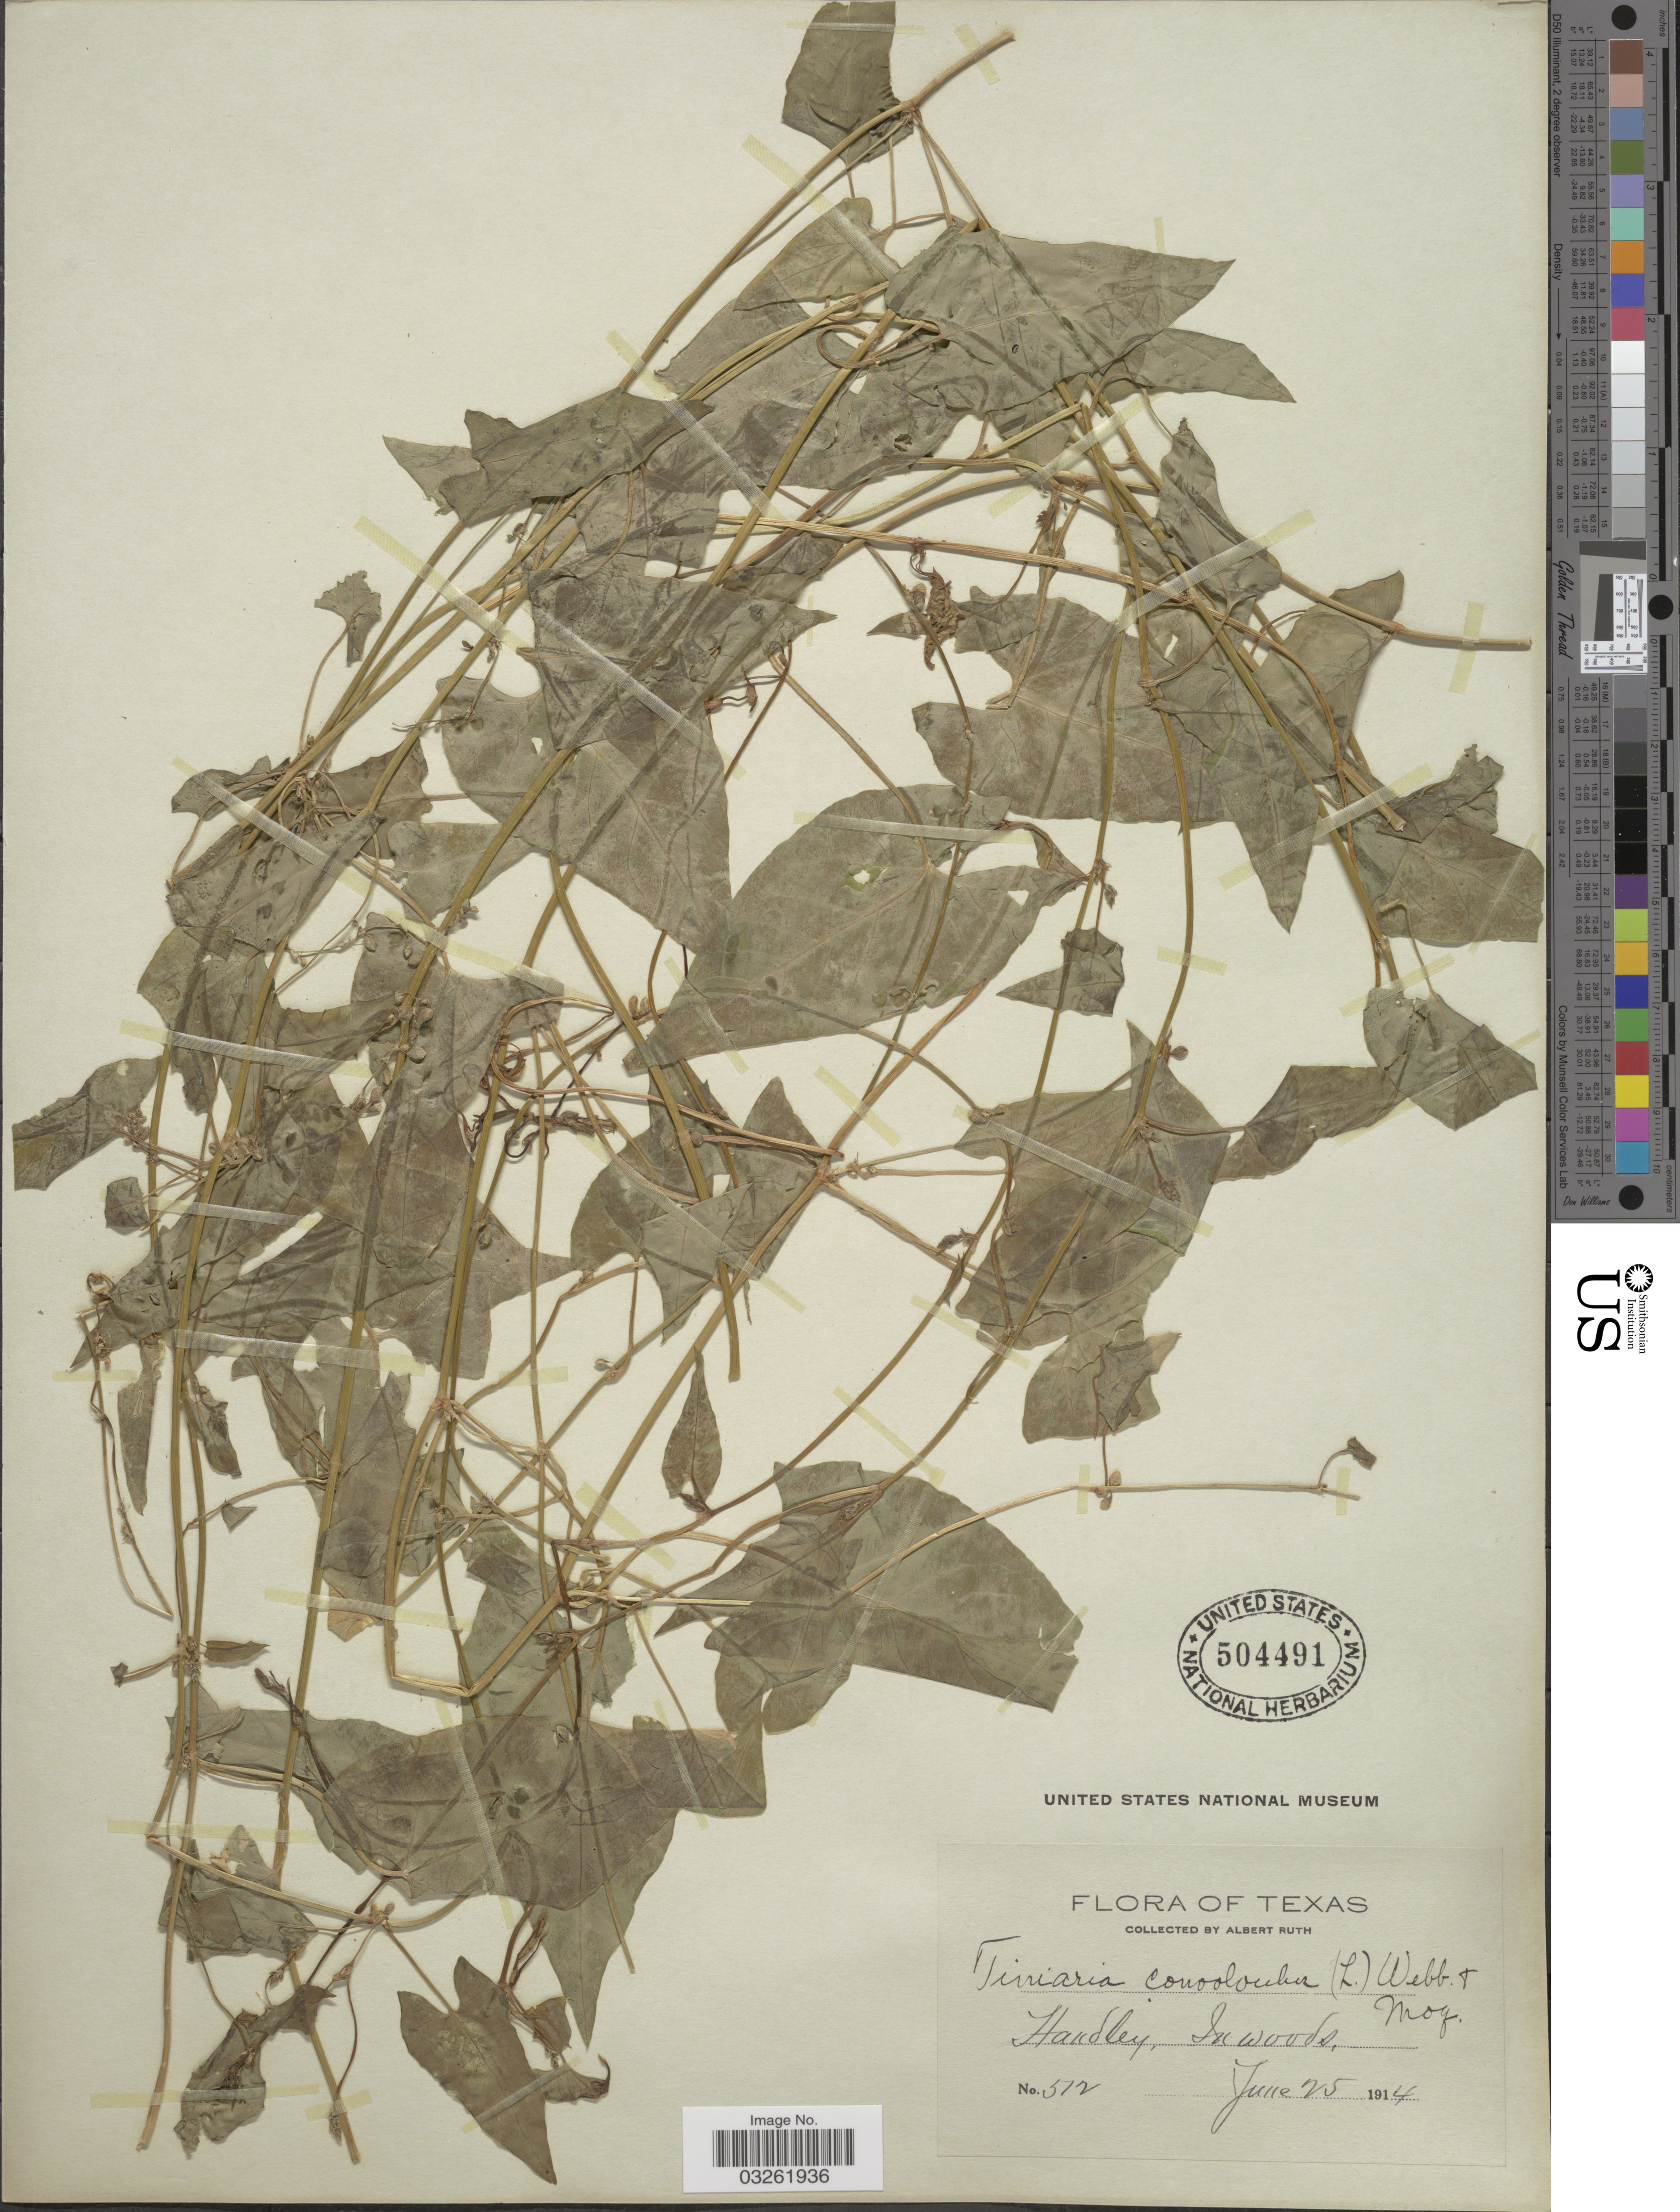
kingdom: Plantae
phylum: Tracheophyta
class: Magnoliopsida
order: Caryophyllales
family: Polygonaceae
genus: Fallopia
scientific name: Fallopia convolvulus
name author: (L.) Á. Löve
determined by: Strong, M. T., (US), Smithsonian Institution - National Museum of Natural History (UNITED STATES)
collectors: A. Ruth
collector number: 512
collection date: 1914-06-25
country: United States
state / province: Texas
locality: Hardley, In woods.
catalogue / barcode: US 504491